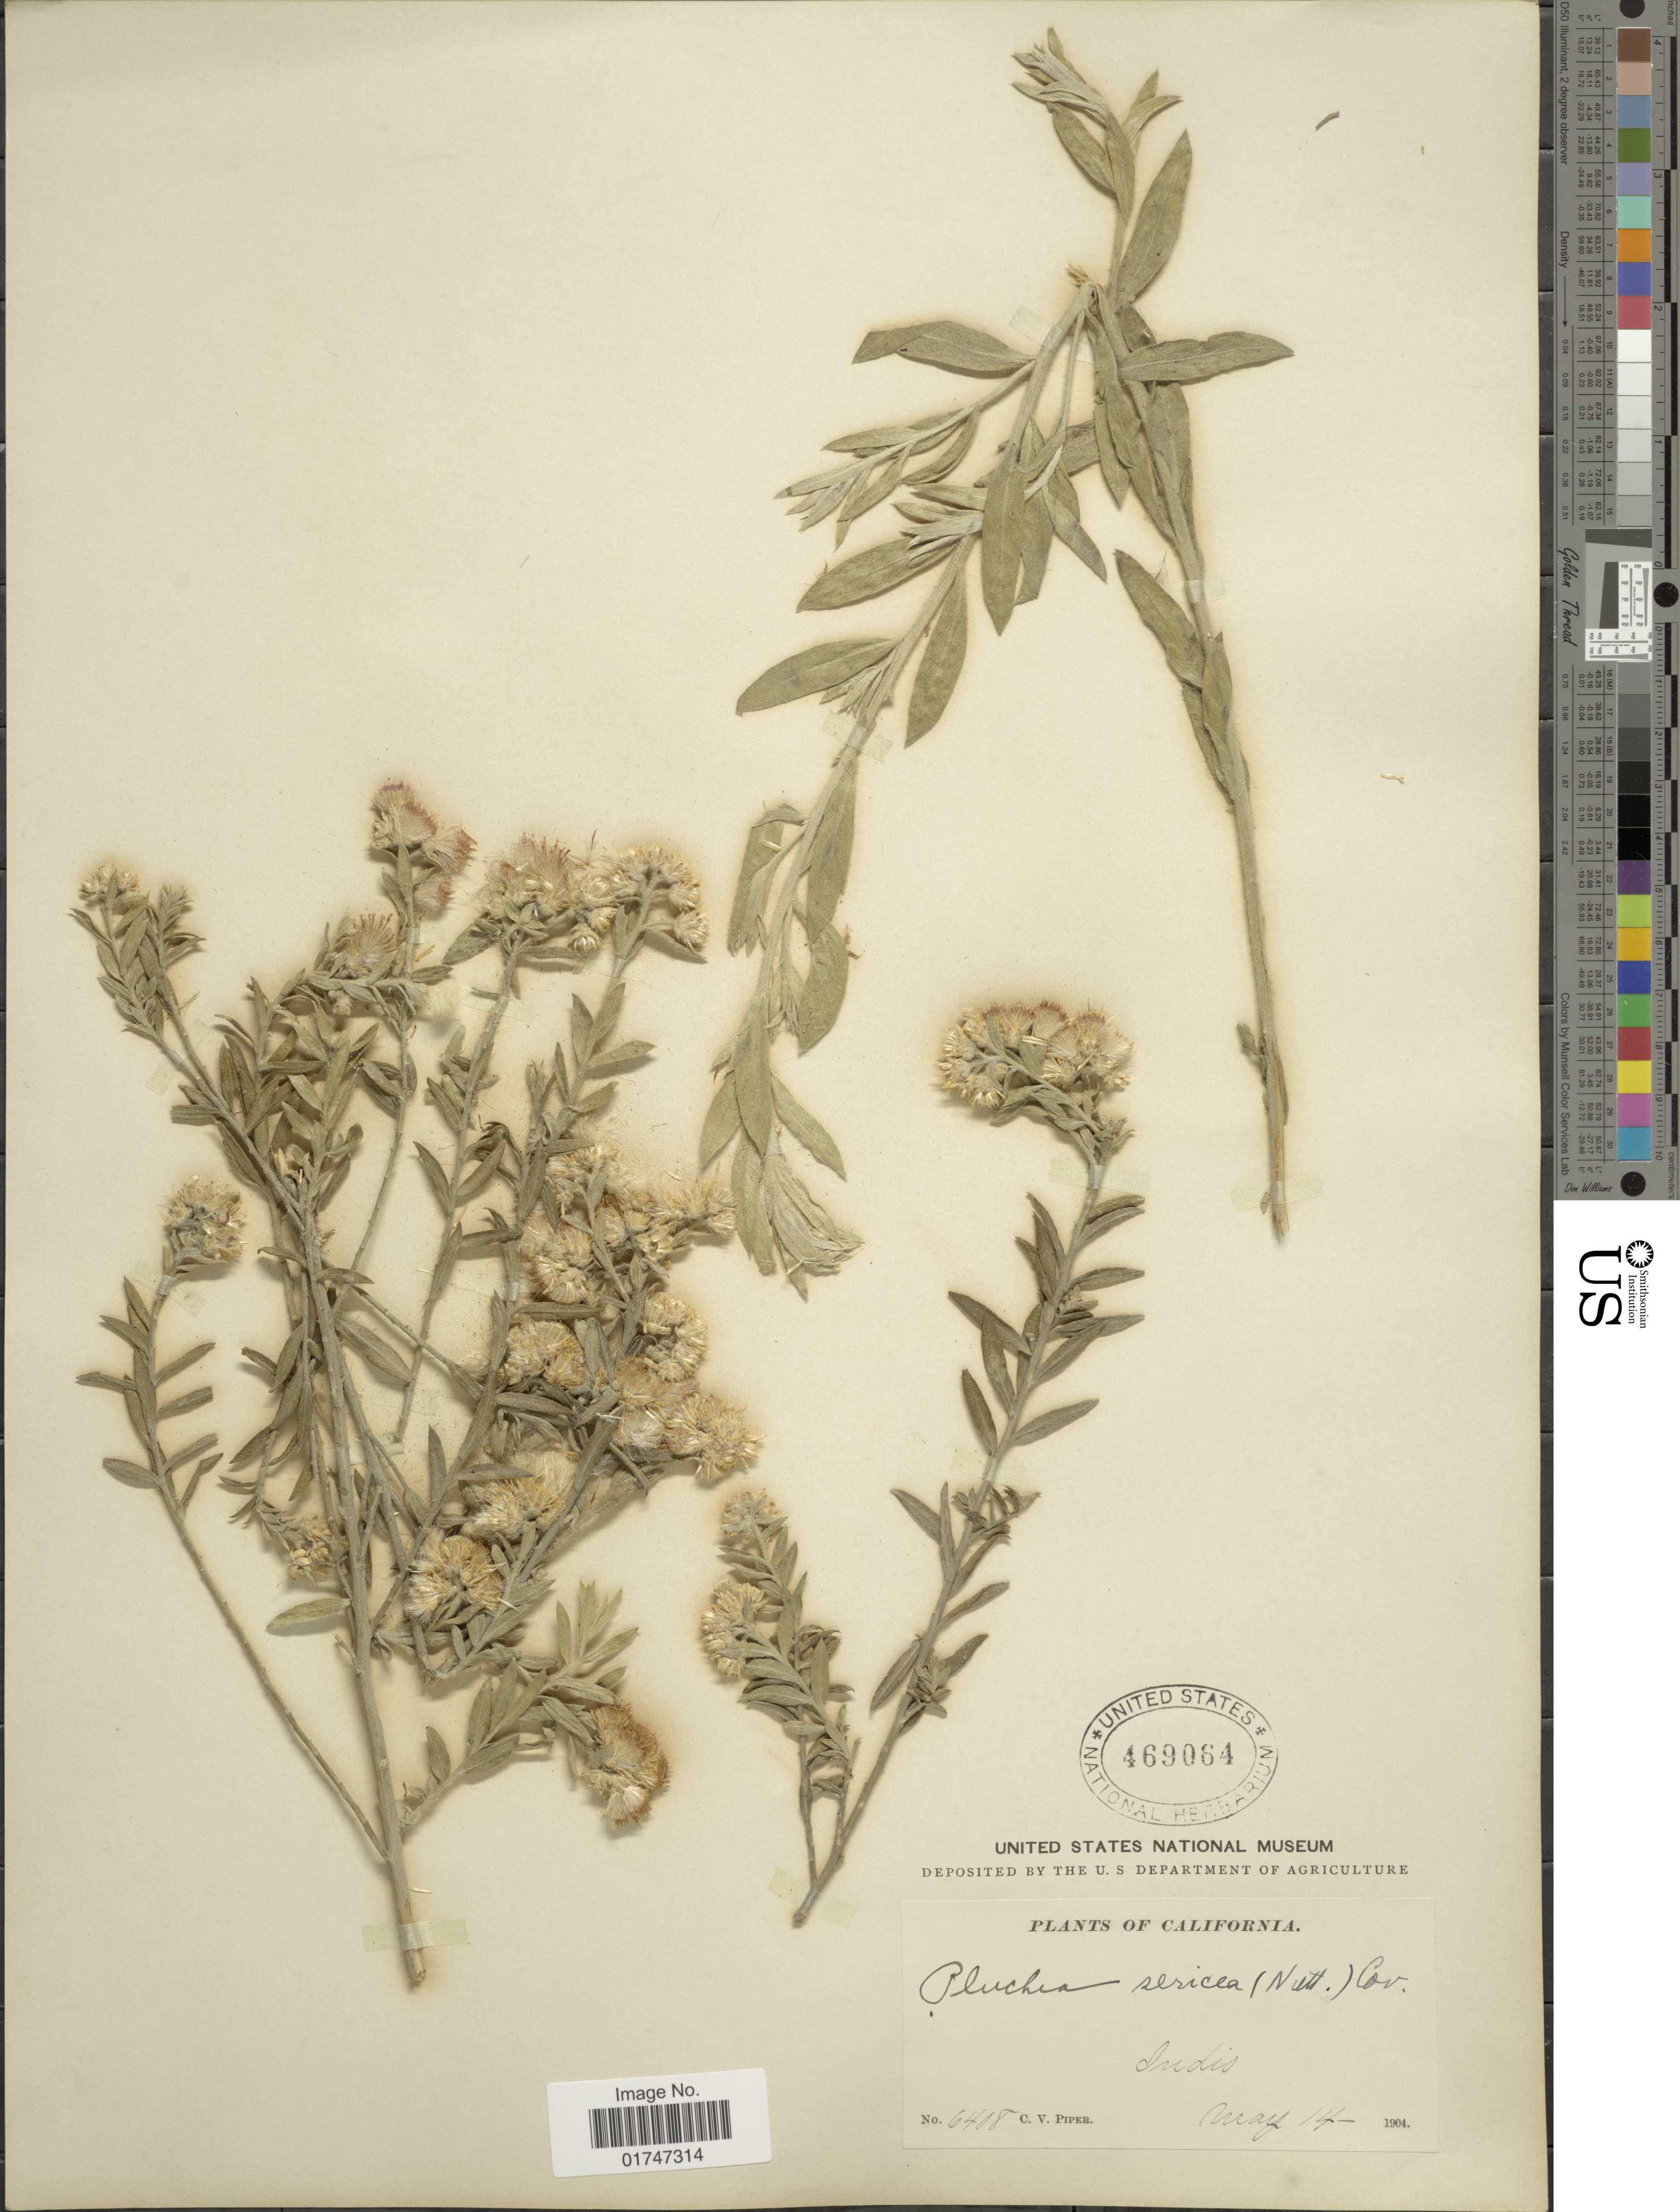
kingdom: Plantae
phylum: Tracheophyta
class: Magnoliopsida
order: Asterales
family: Asteraceae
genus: Pluchea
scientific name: Pluchea sericea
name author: (Nutt.) Coville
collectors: C. V. Piper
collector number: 6408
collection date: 1904-05-14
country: United States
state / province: California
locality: Indis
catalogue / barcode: US 469064